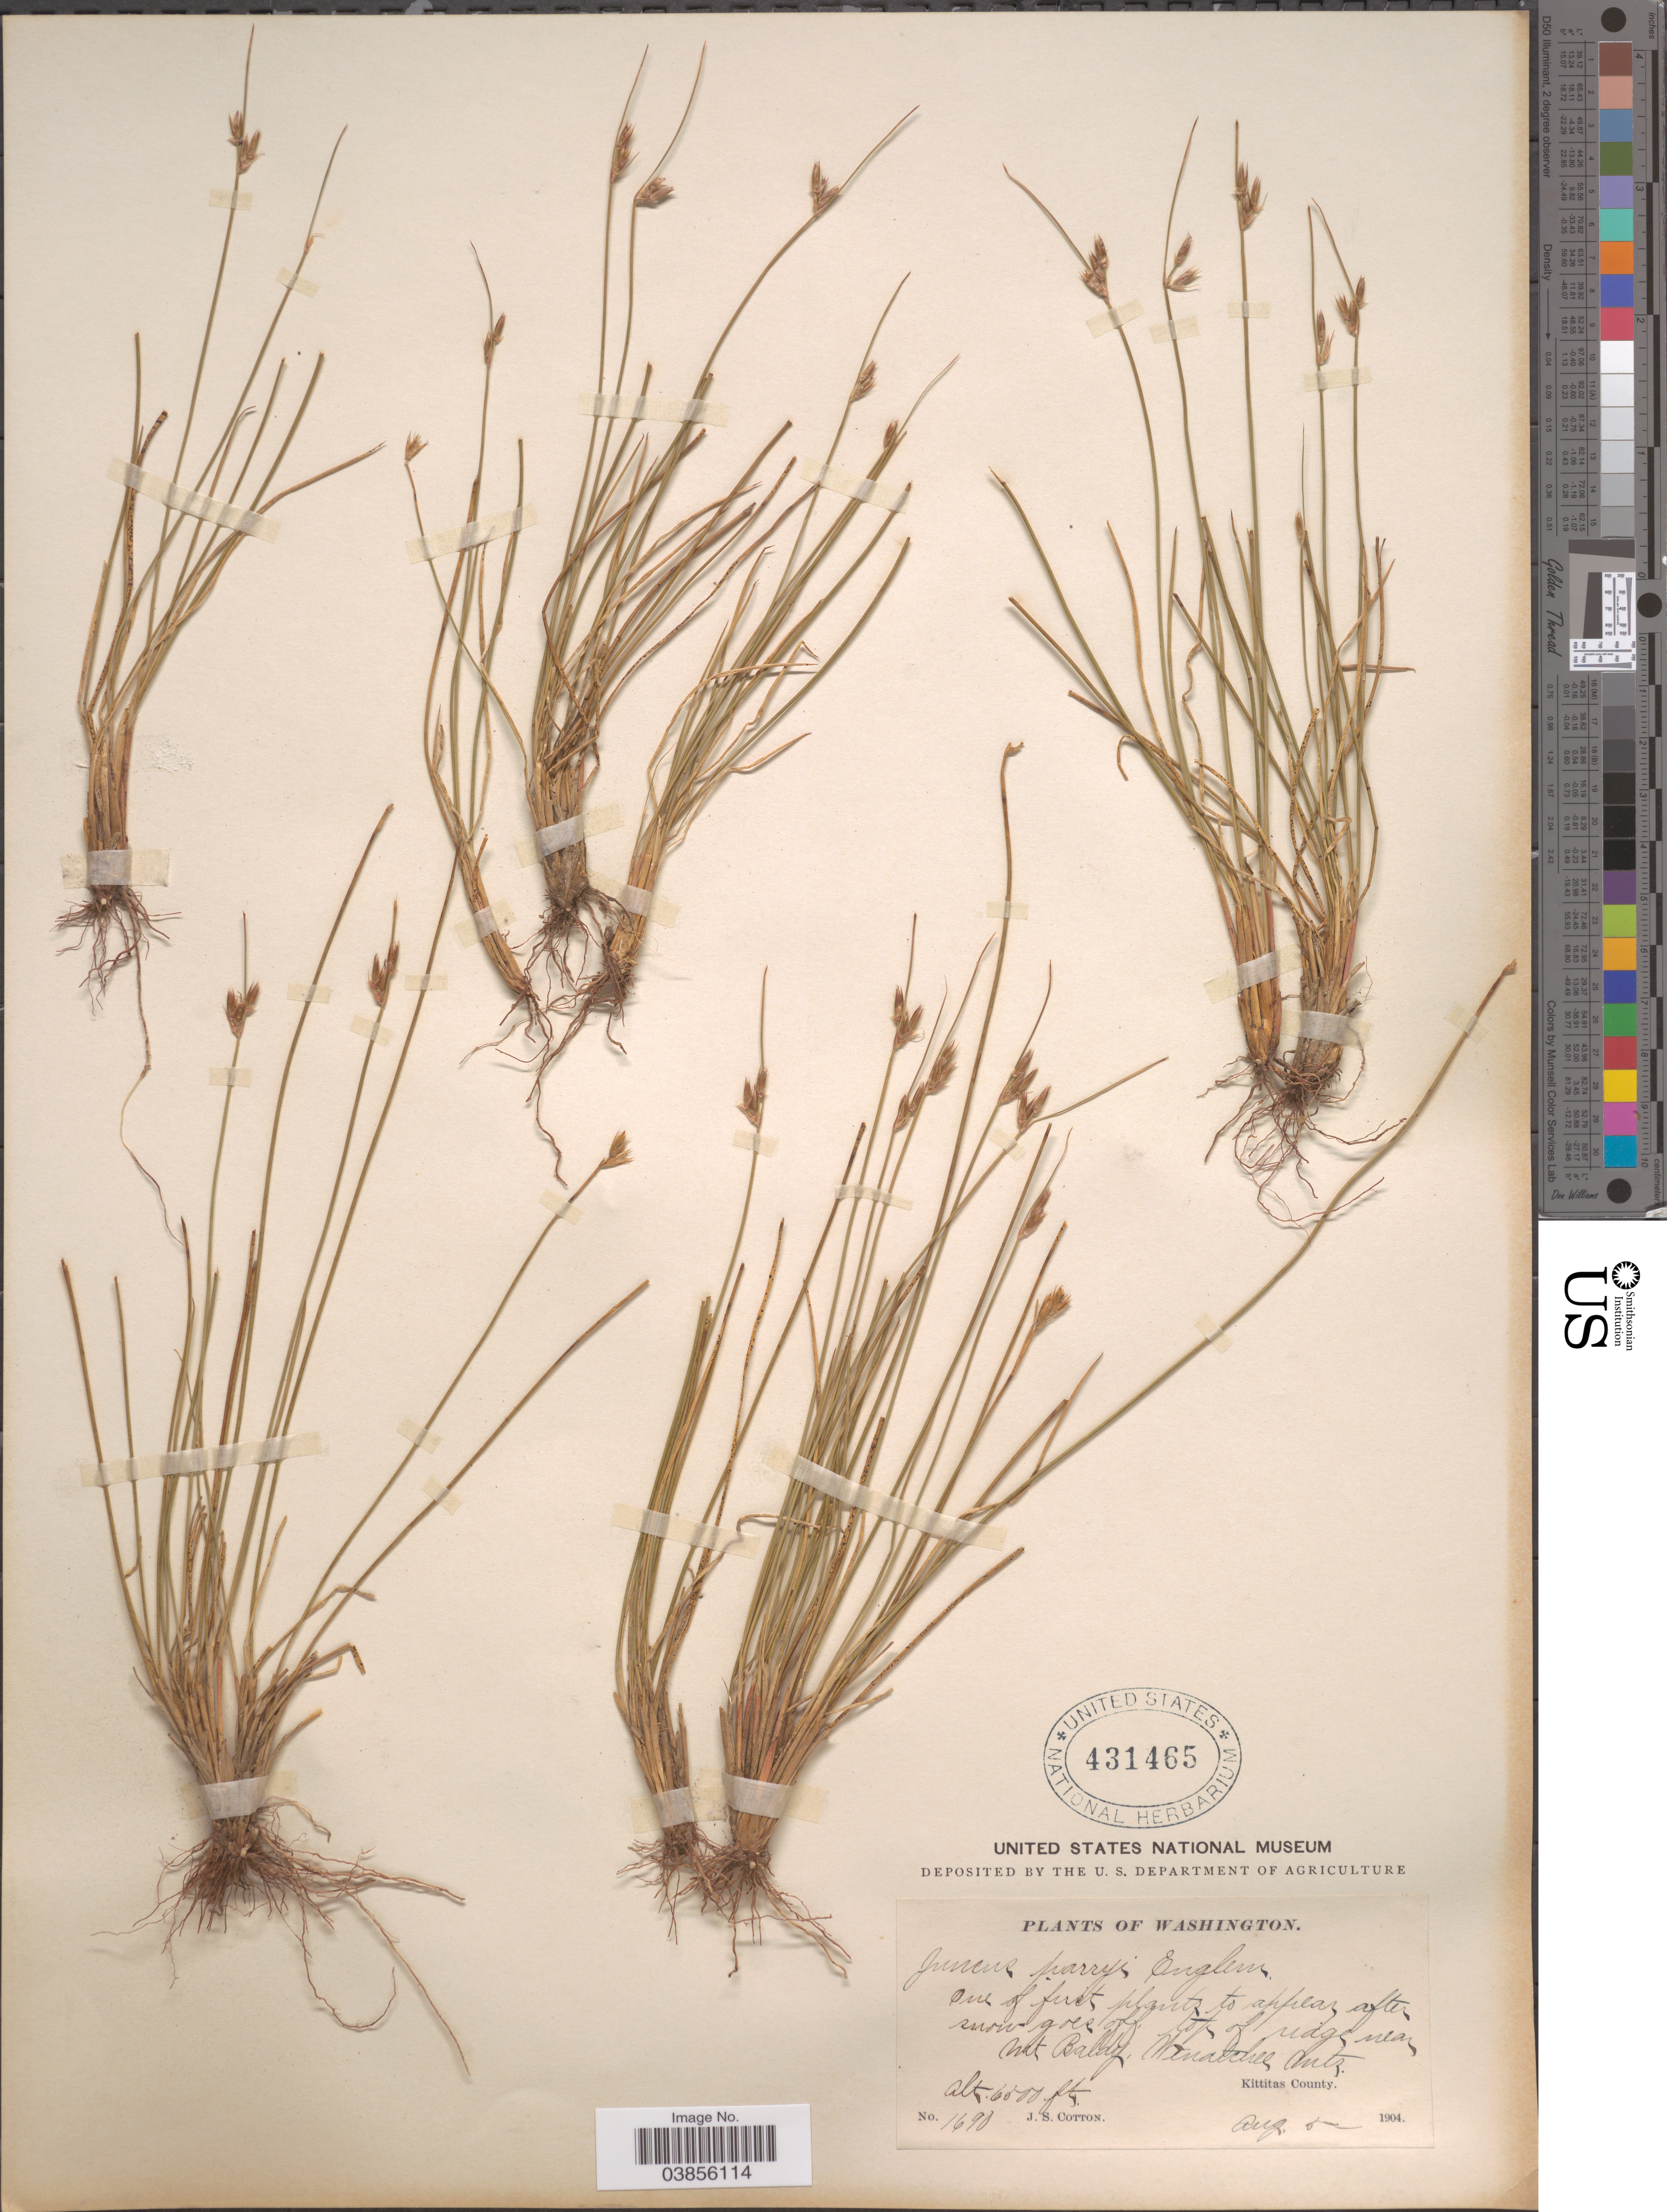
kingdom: Plantae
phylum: Tracheophyta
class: Liliopsida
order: Poales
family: Juncaceae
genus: Juncus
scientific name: Juncus parryi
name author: Engelm.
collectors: J. S. Cotton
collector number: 1690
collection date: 1904-08-05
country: United States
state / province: Washington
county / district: Kittitas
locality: Top of ridge near Mt Baldy, Wenatchee Mts. Kittitas County.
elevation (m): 1981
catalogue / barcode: US 431465